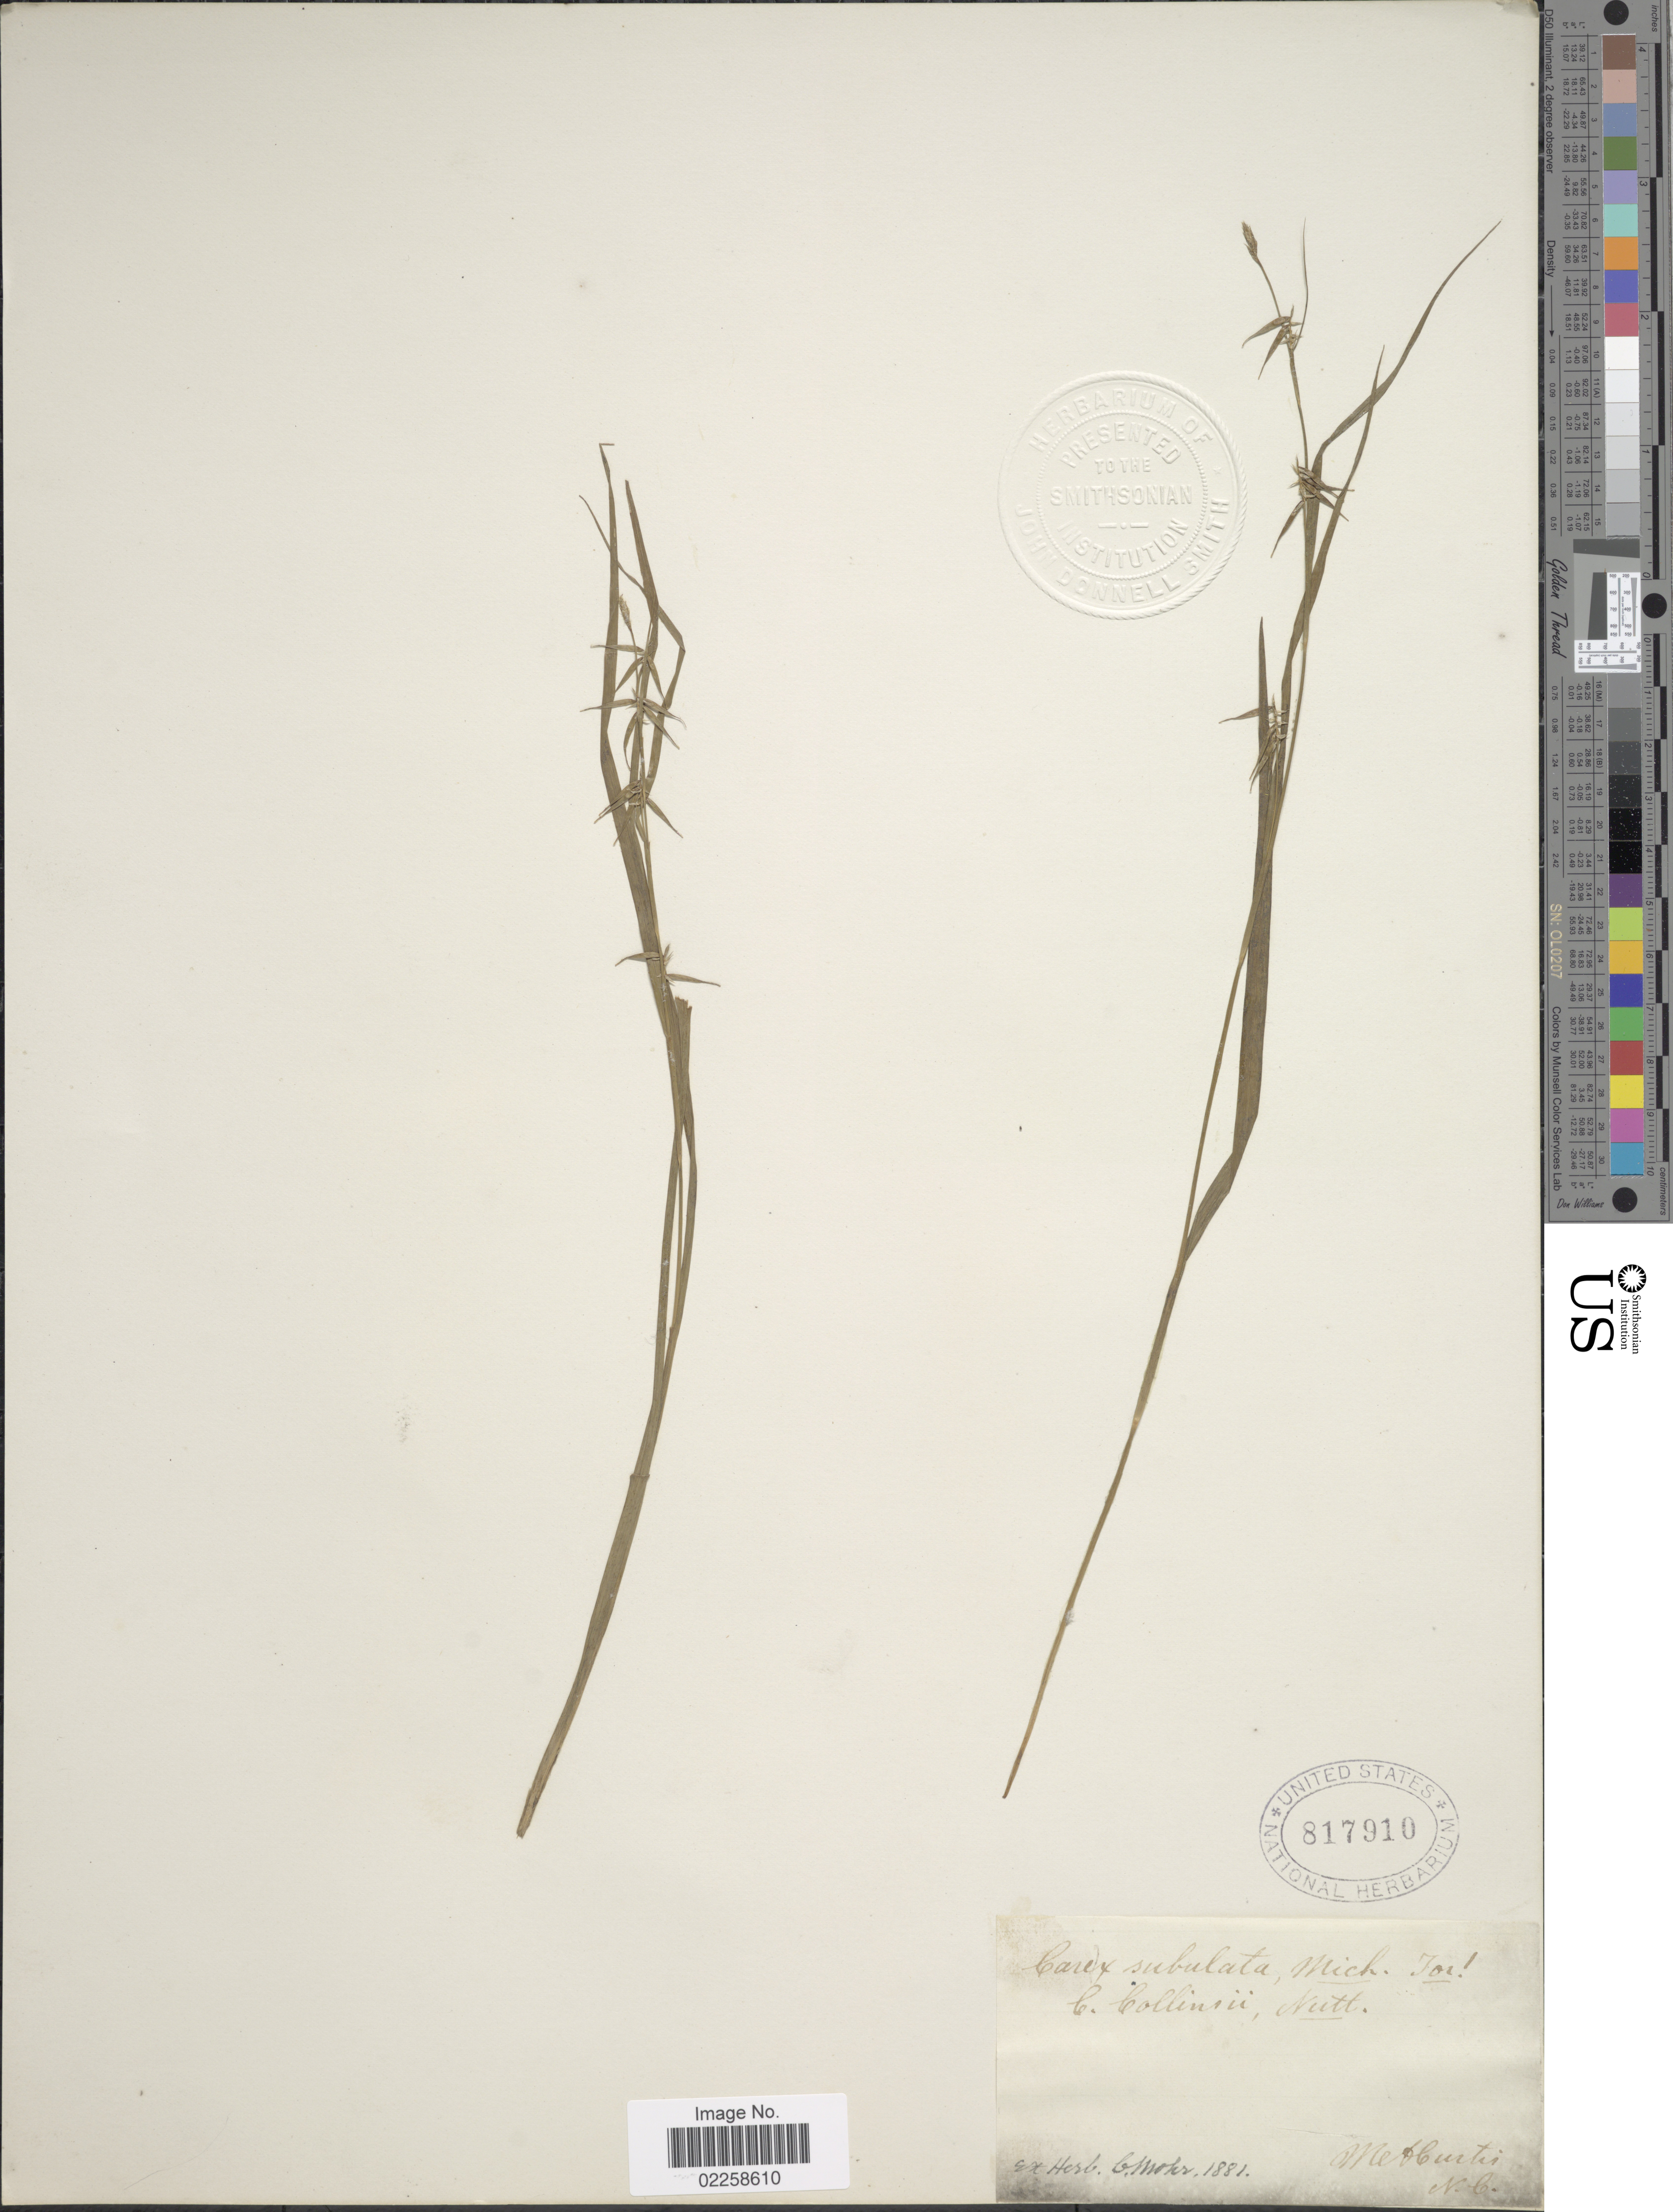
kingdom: Plantae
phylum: Tracheophyta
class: Liliopsida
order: Poales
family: Cyperaceae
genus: Carex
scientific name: Carex collinsii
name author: Nutt.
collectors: ex herb. C. Mohr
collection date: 1881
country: United States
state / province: North Carolina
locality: Mnt Curtis.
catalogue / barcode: US 817910